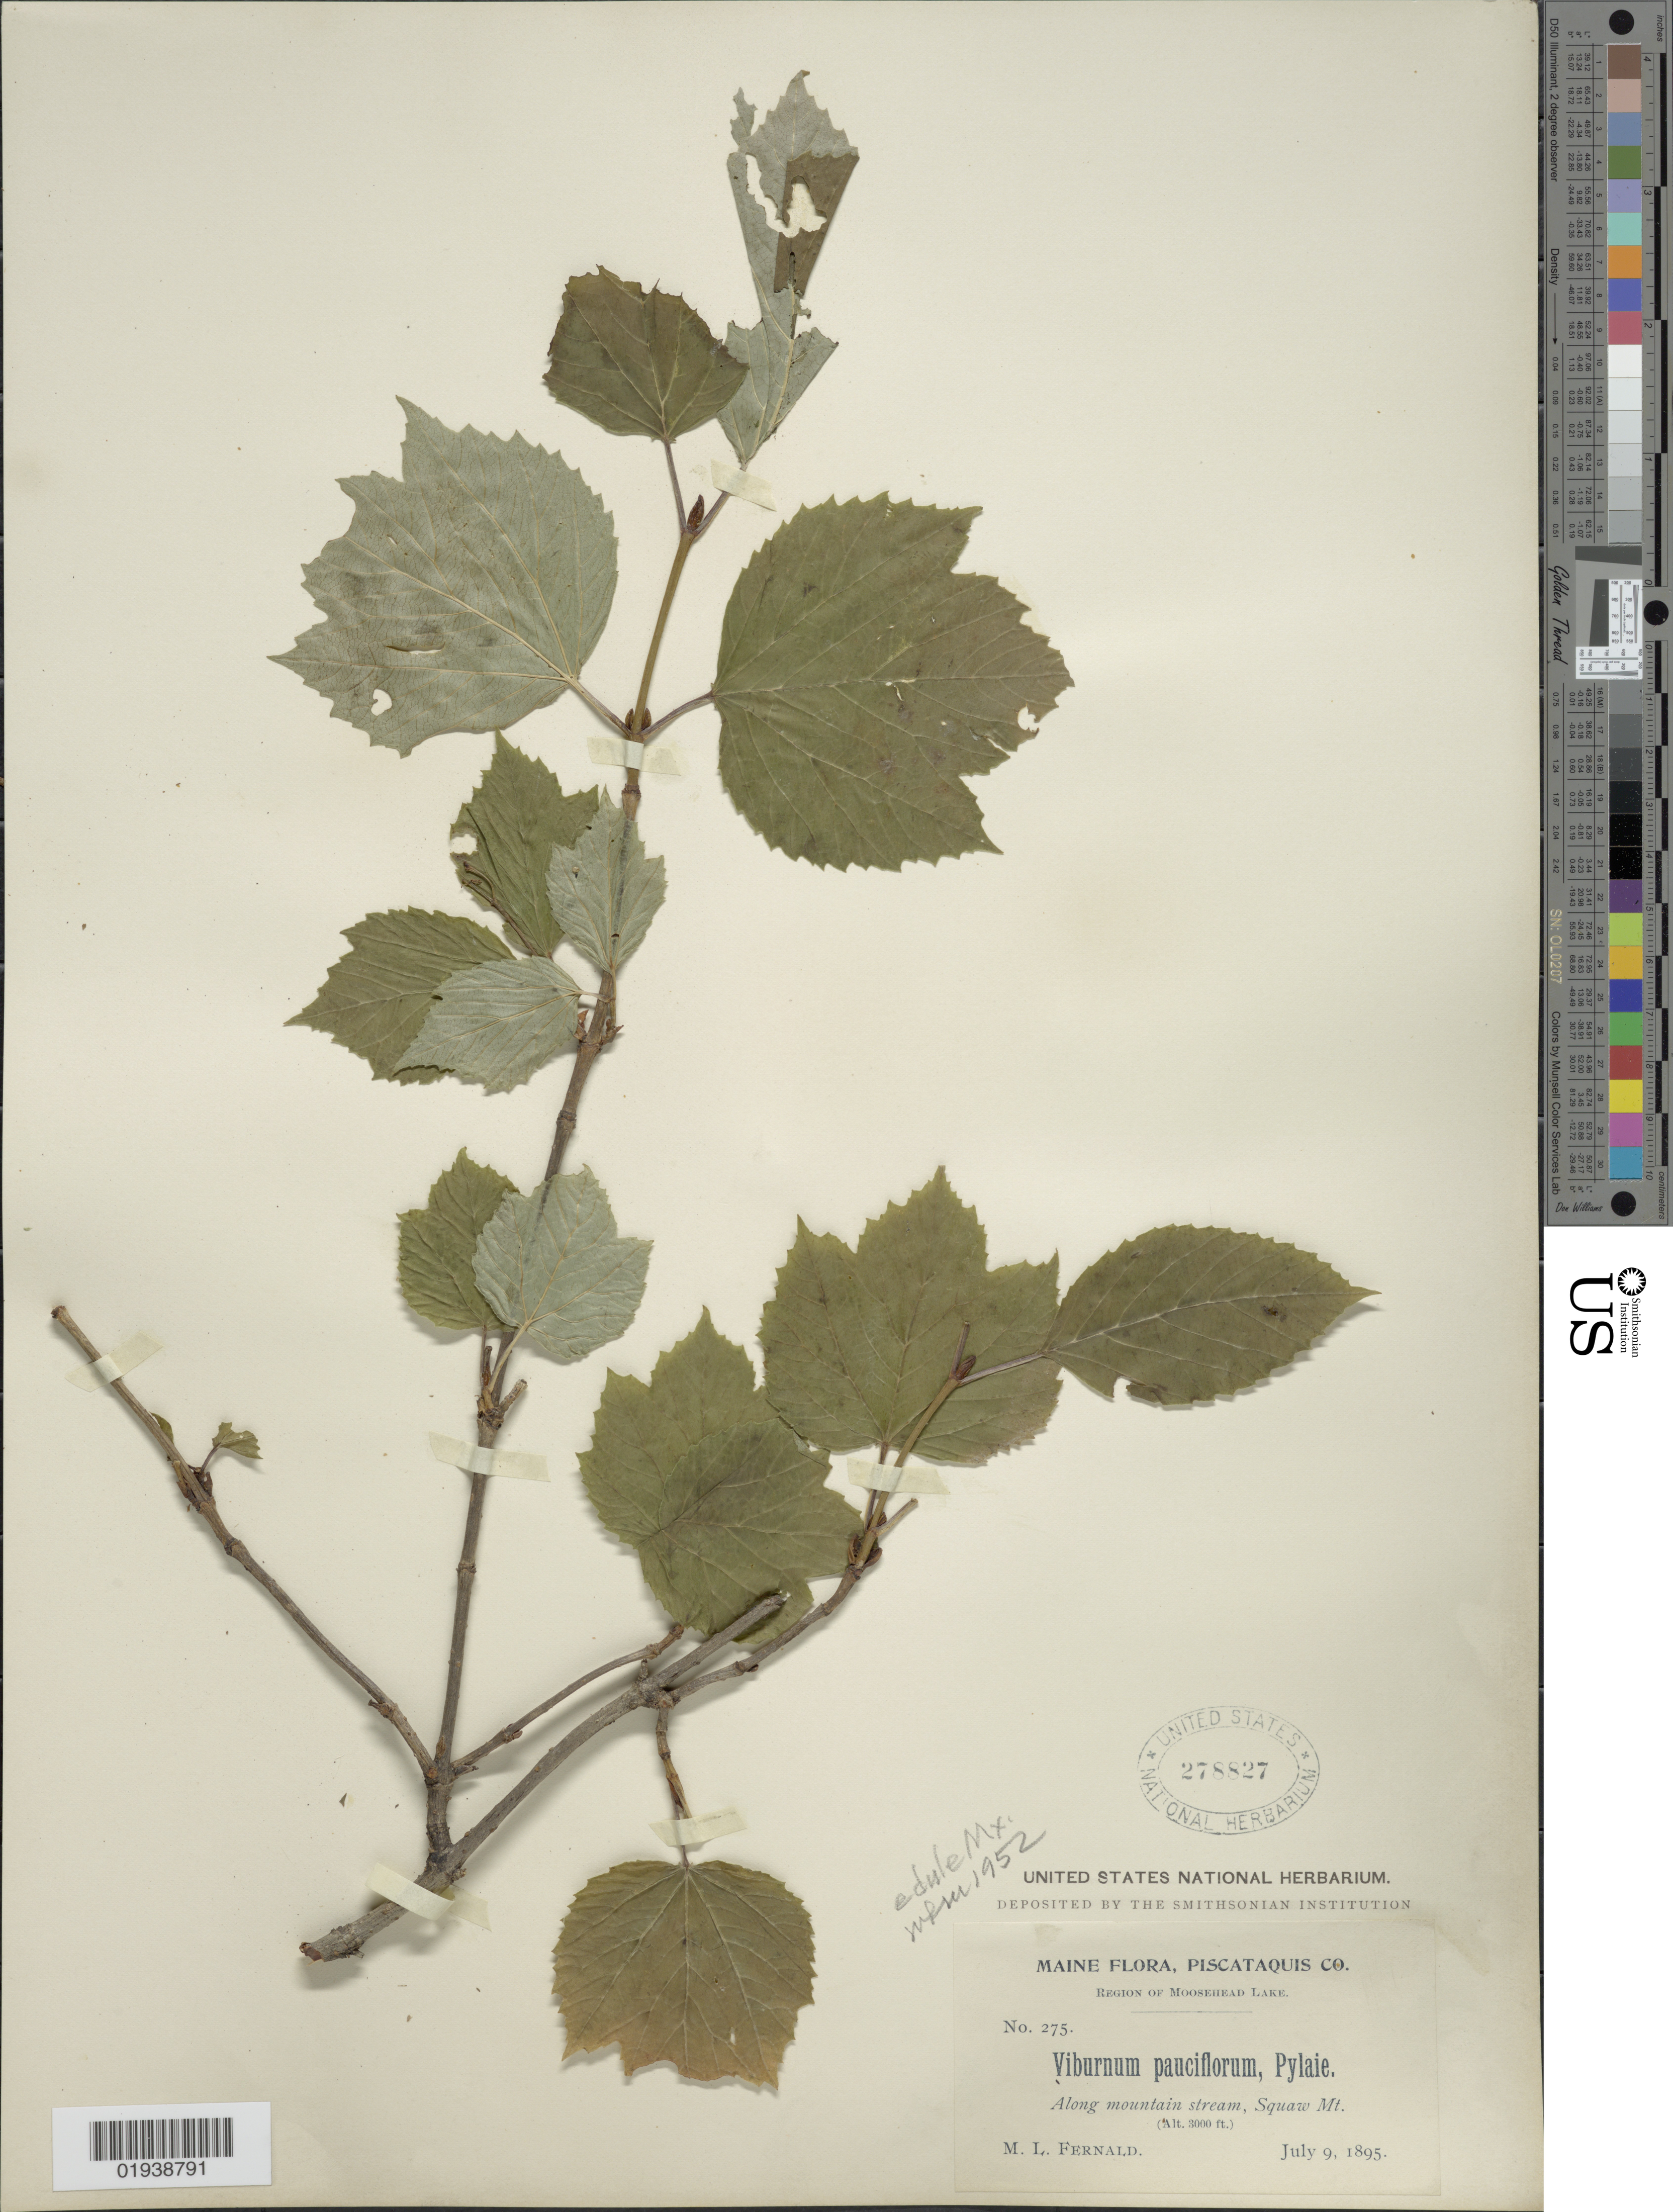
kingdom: Plantae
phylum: Tracheophyta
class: Magnoliopsida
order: Dipsacales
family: Viburnaceae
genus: Viburnum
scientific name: Viburnum edule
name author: (Michx.) Raf.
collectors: M. L. Fernald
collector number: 275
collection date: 1895-07-09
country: United States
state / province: Maine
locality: Piscataquis Co. Region of Moosehead Lake. Along mountain stream, Squaw Mt.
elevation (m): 914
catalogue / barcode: US 278827